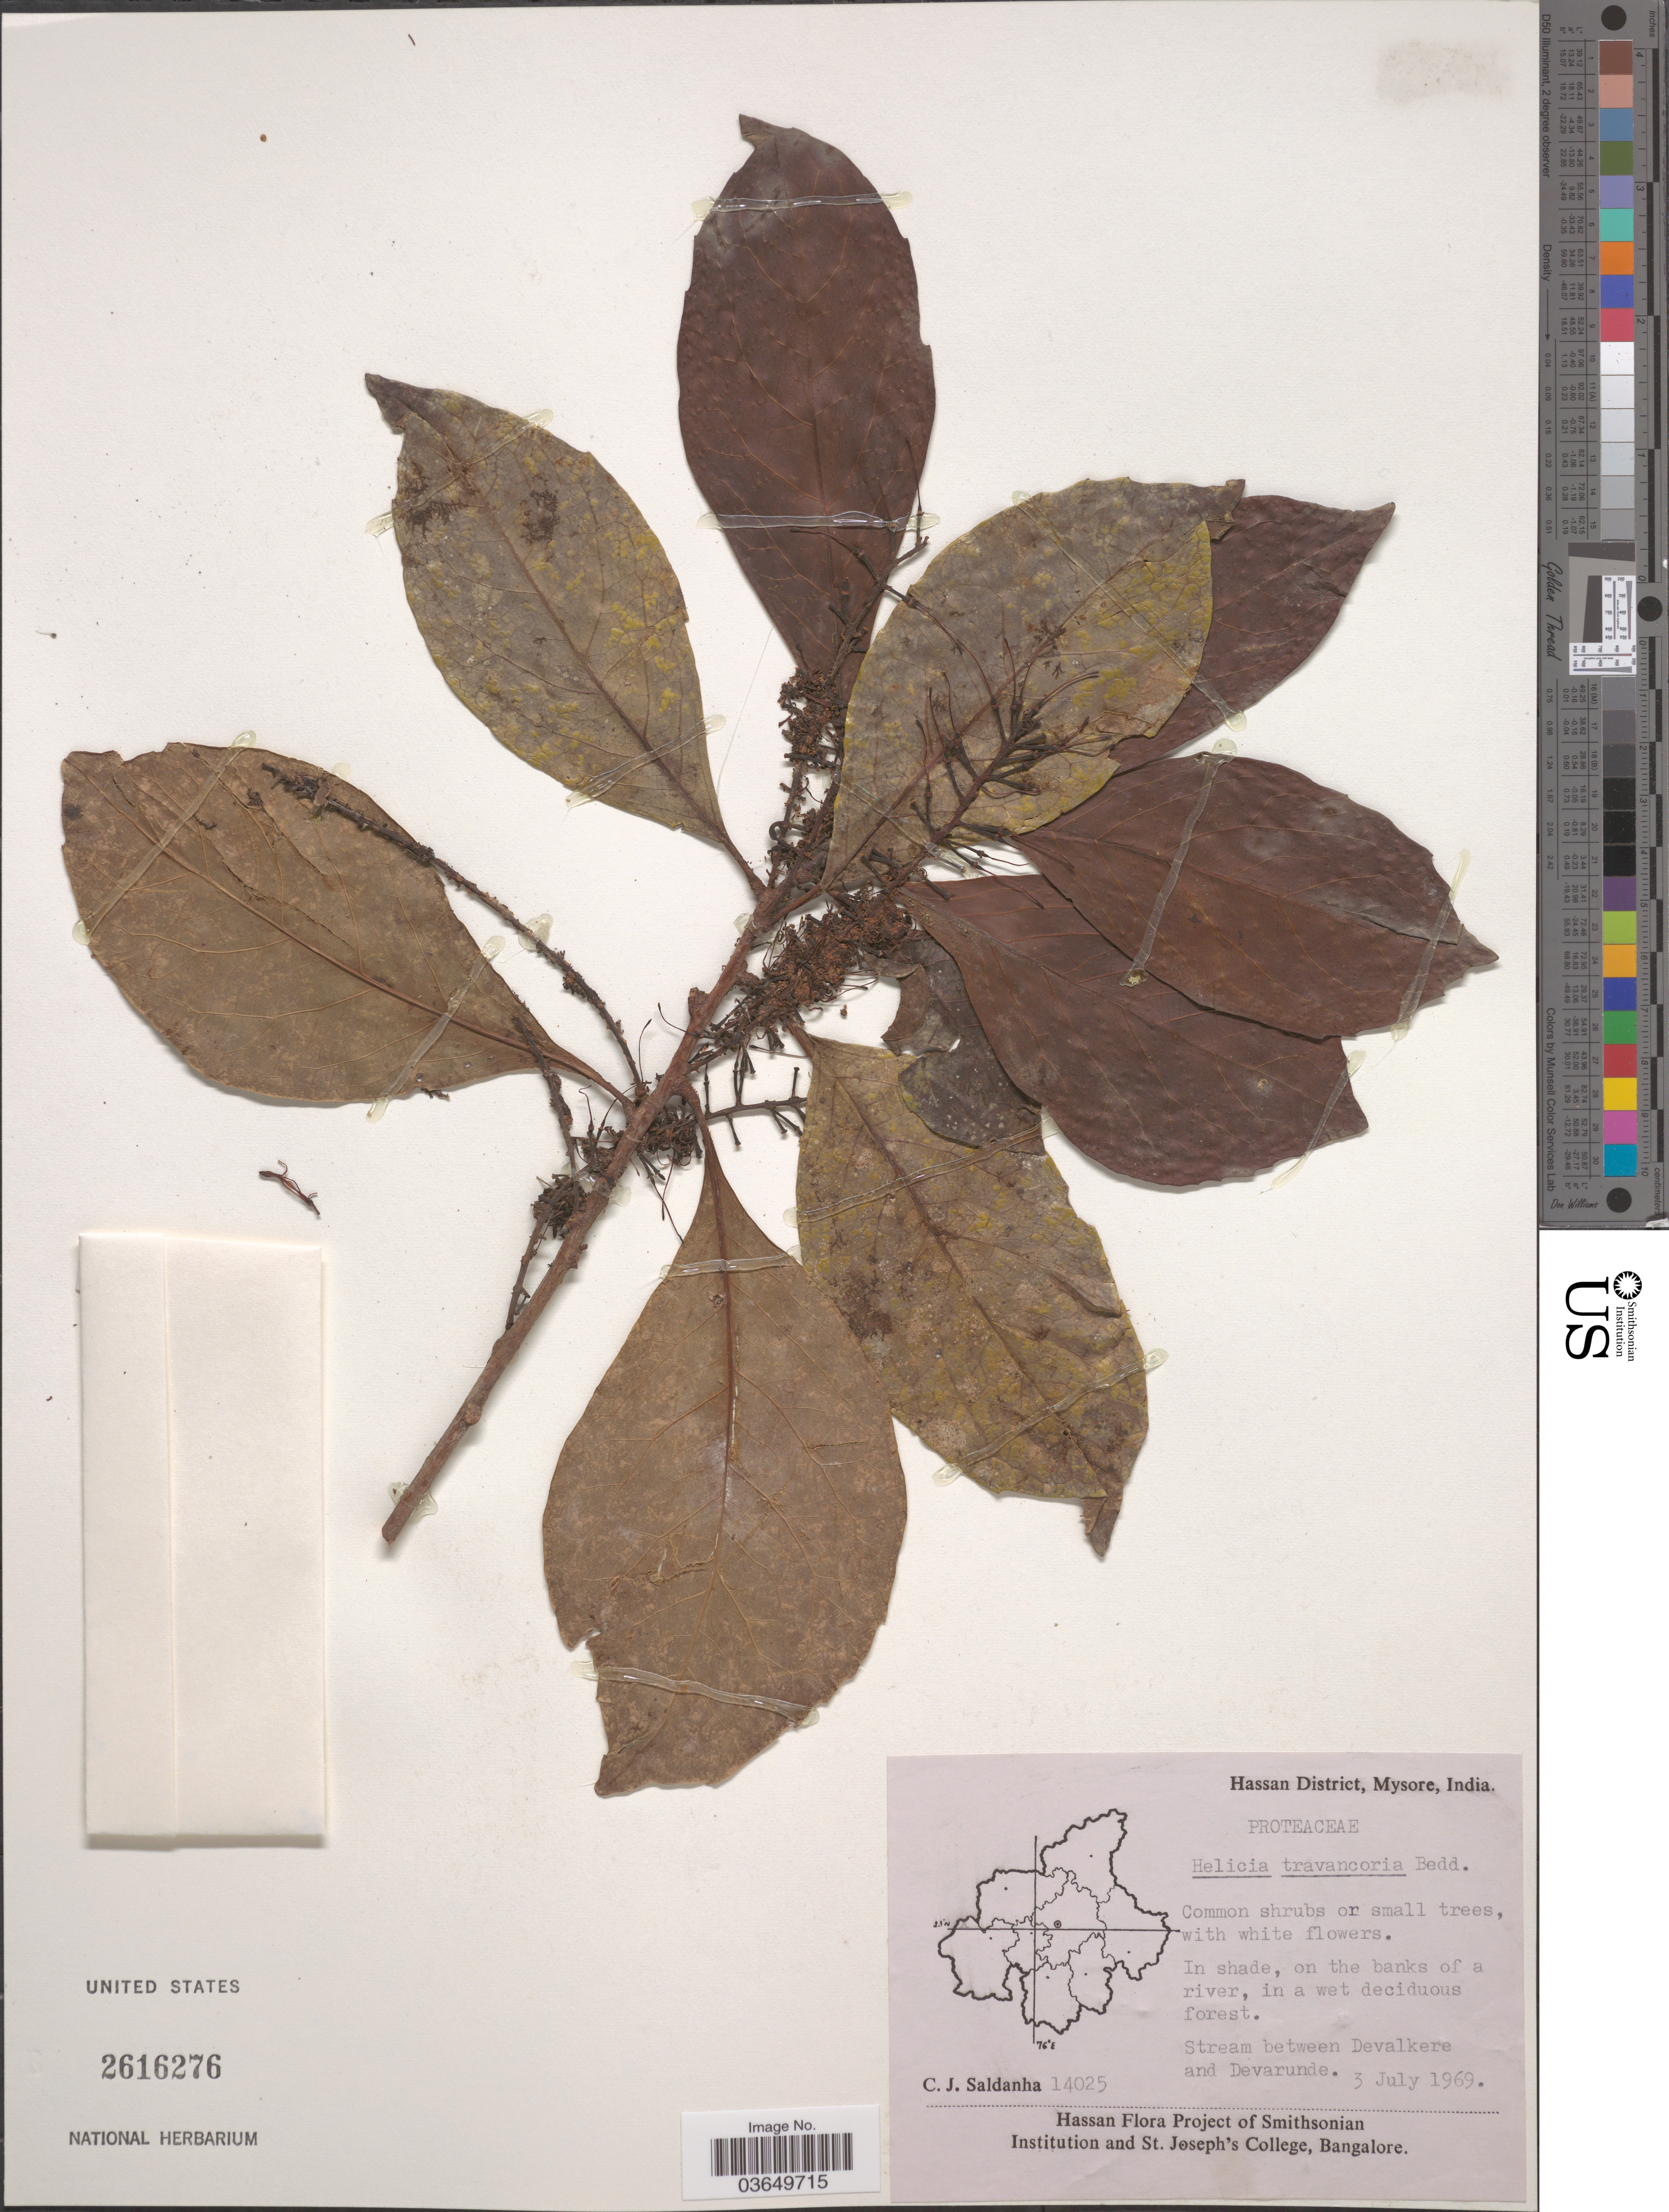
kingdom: Plantae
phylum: Tracheophyta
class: Magnoliopsida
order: Proteales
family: Proteaceae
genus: Helicia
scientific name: Helicia travancorica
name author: Bedd. ex Hook. f.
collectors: C. J. Saldanha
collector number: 14025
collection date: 1969-07-03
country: India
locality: Hassan District, Mysore. Stream between Devalkere and Devarunde.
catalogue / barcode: US 2616276